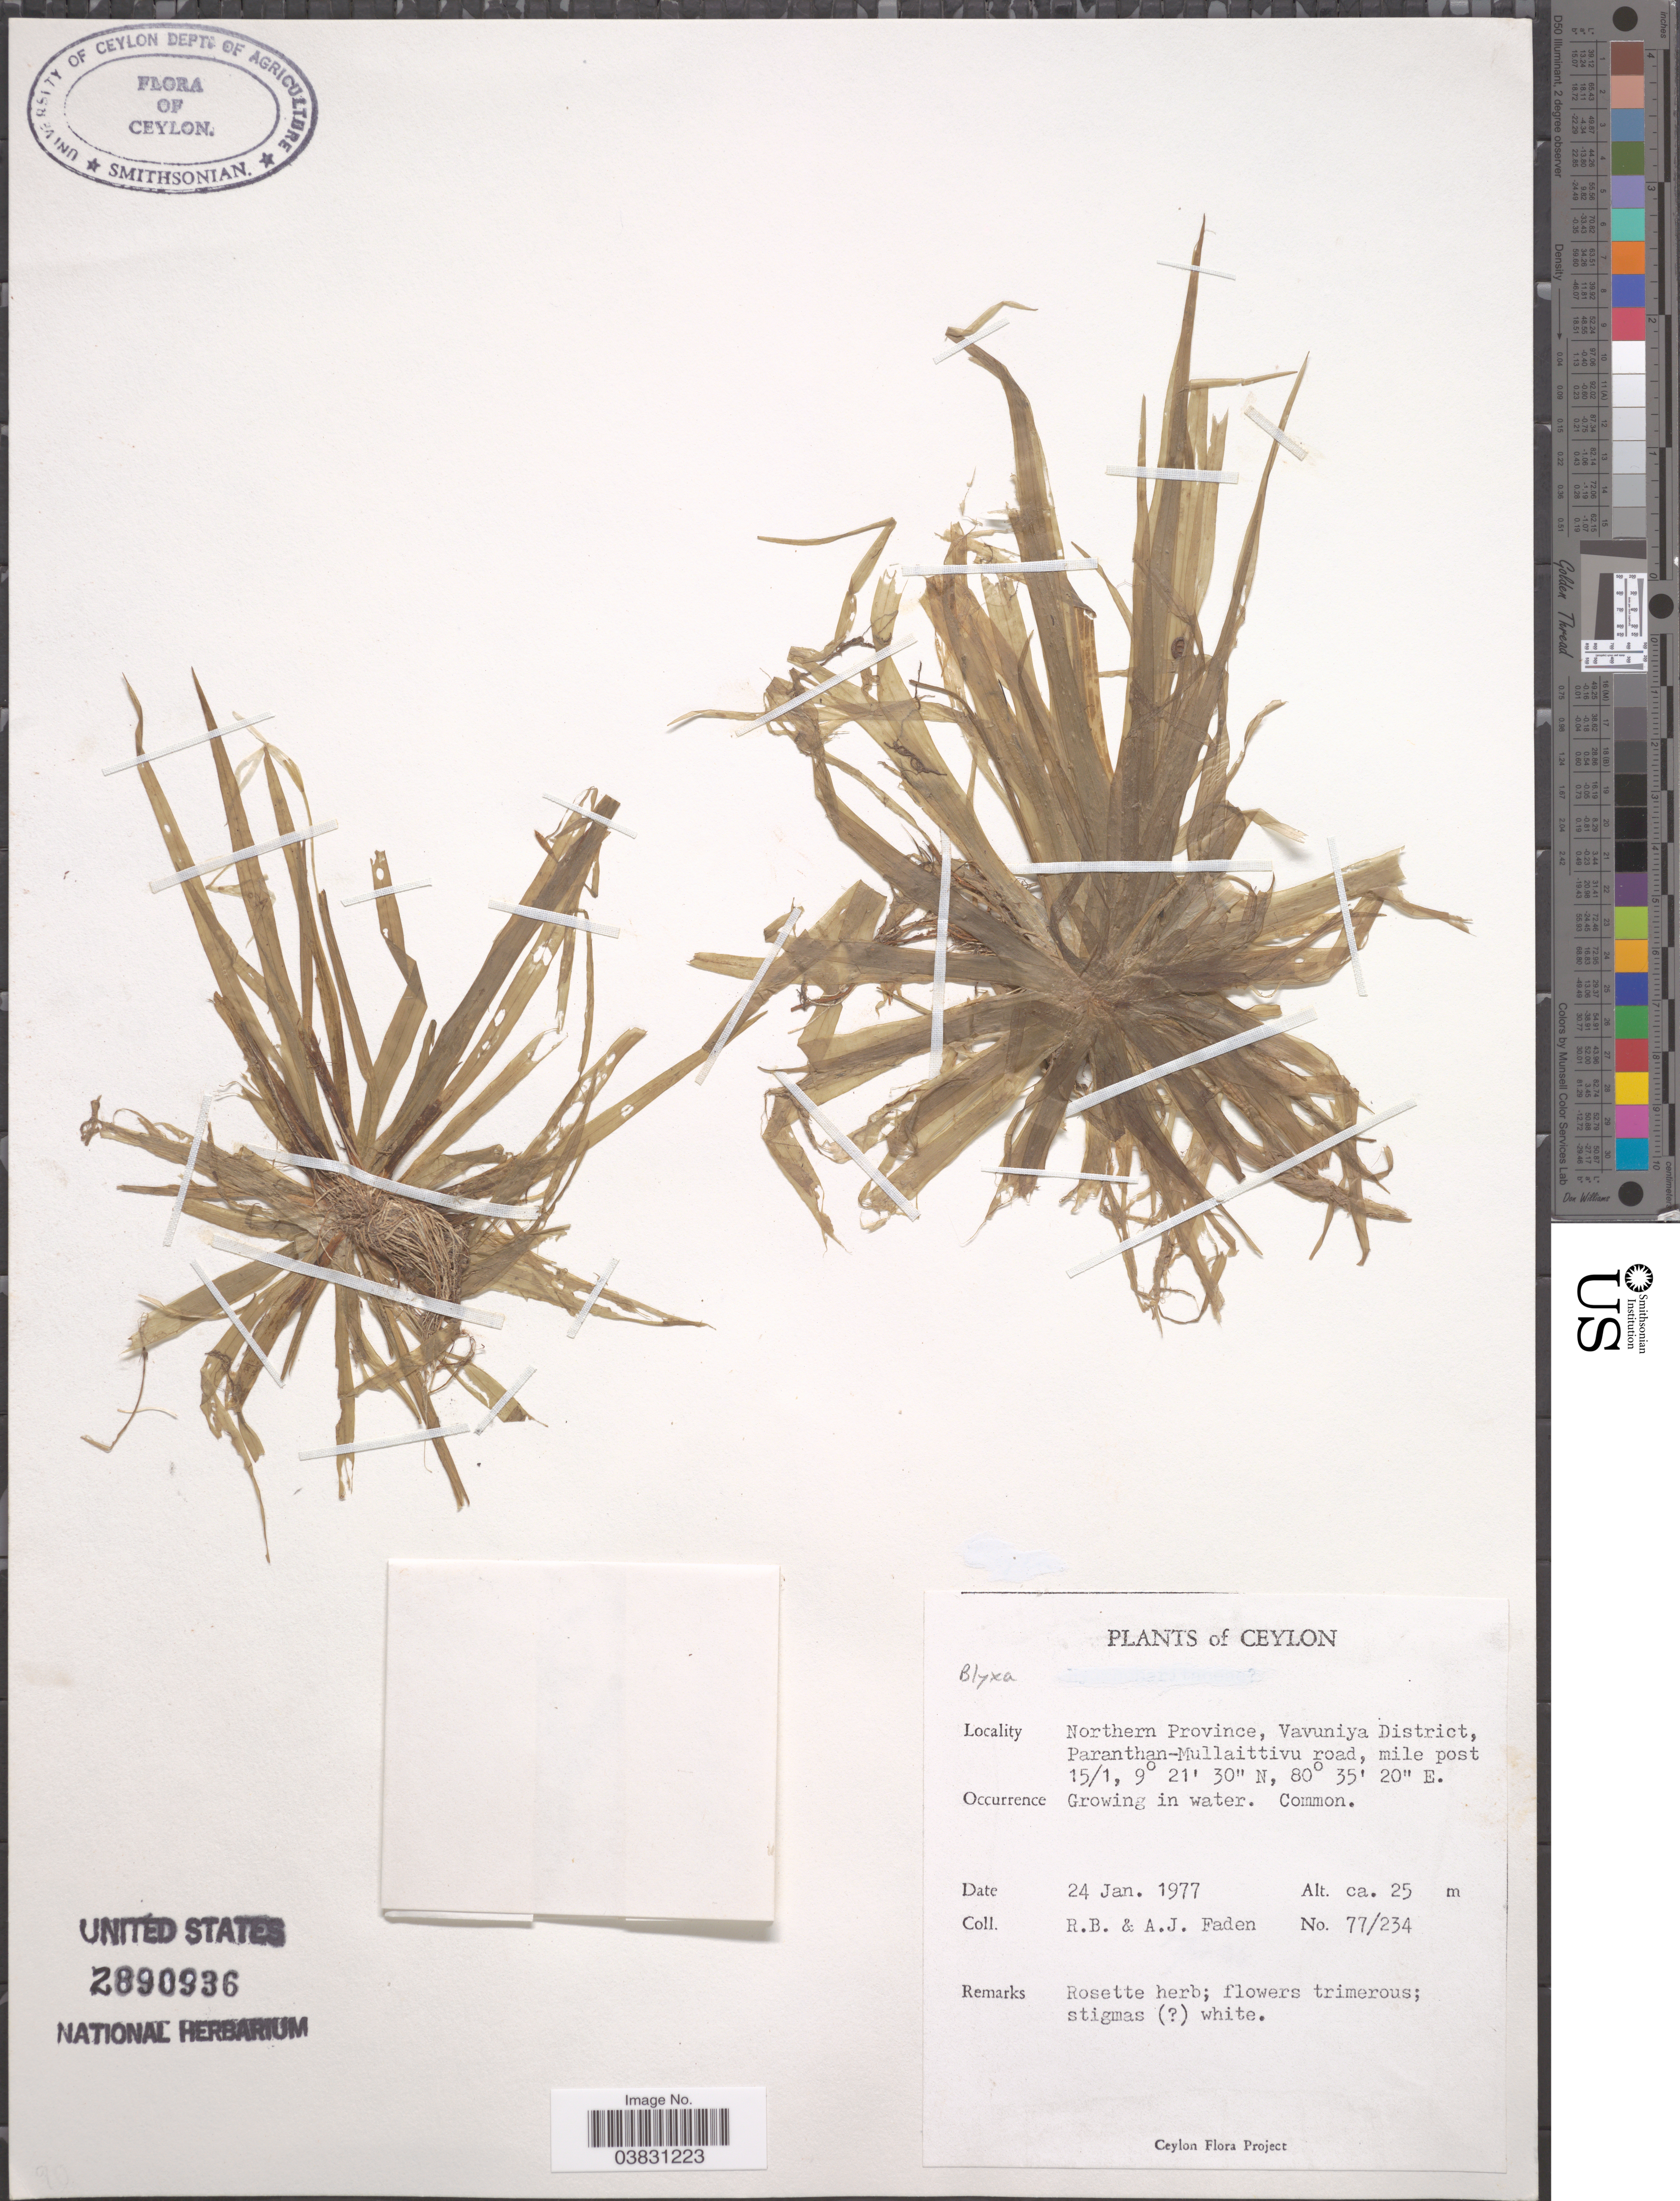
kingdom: Plantae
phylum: Tracheophyta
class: Liliopsida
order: Alismatales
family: Hydrocharitaceae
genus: Blyxa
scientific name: Blyxa sp.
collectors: R. B. Faden & A. J. Faden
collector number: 77/234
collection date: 1977-01-24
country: Sri Lanka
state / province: Northern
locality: Ceylon. Vavuniya District, Paranthan-Mullaittivu road, mile post 15/1.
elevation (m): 25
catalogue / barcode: US 2890936